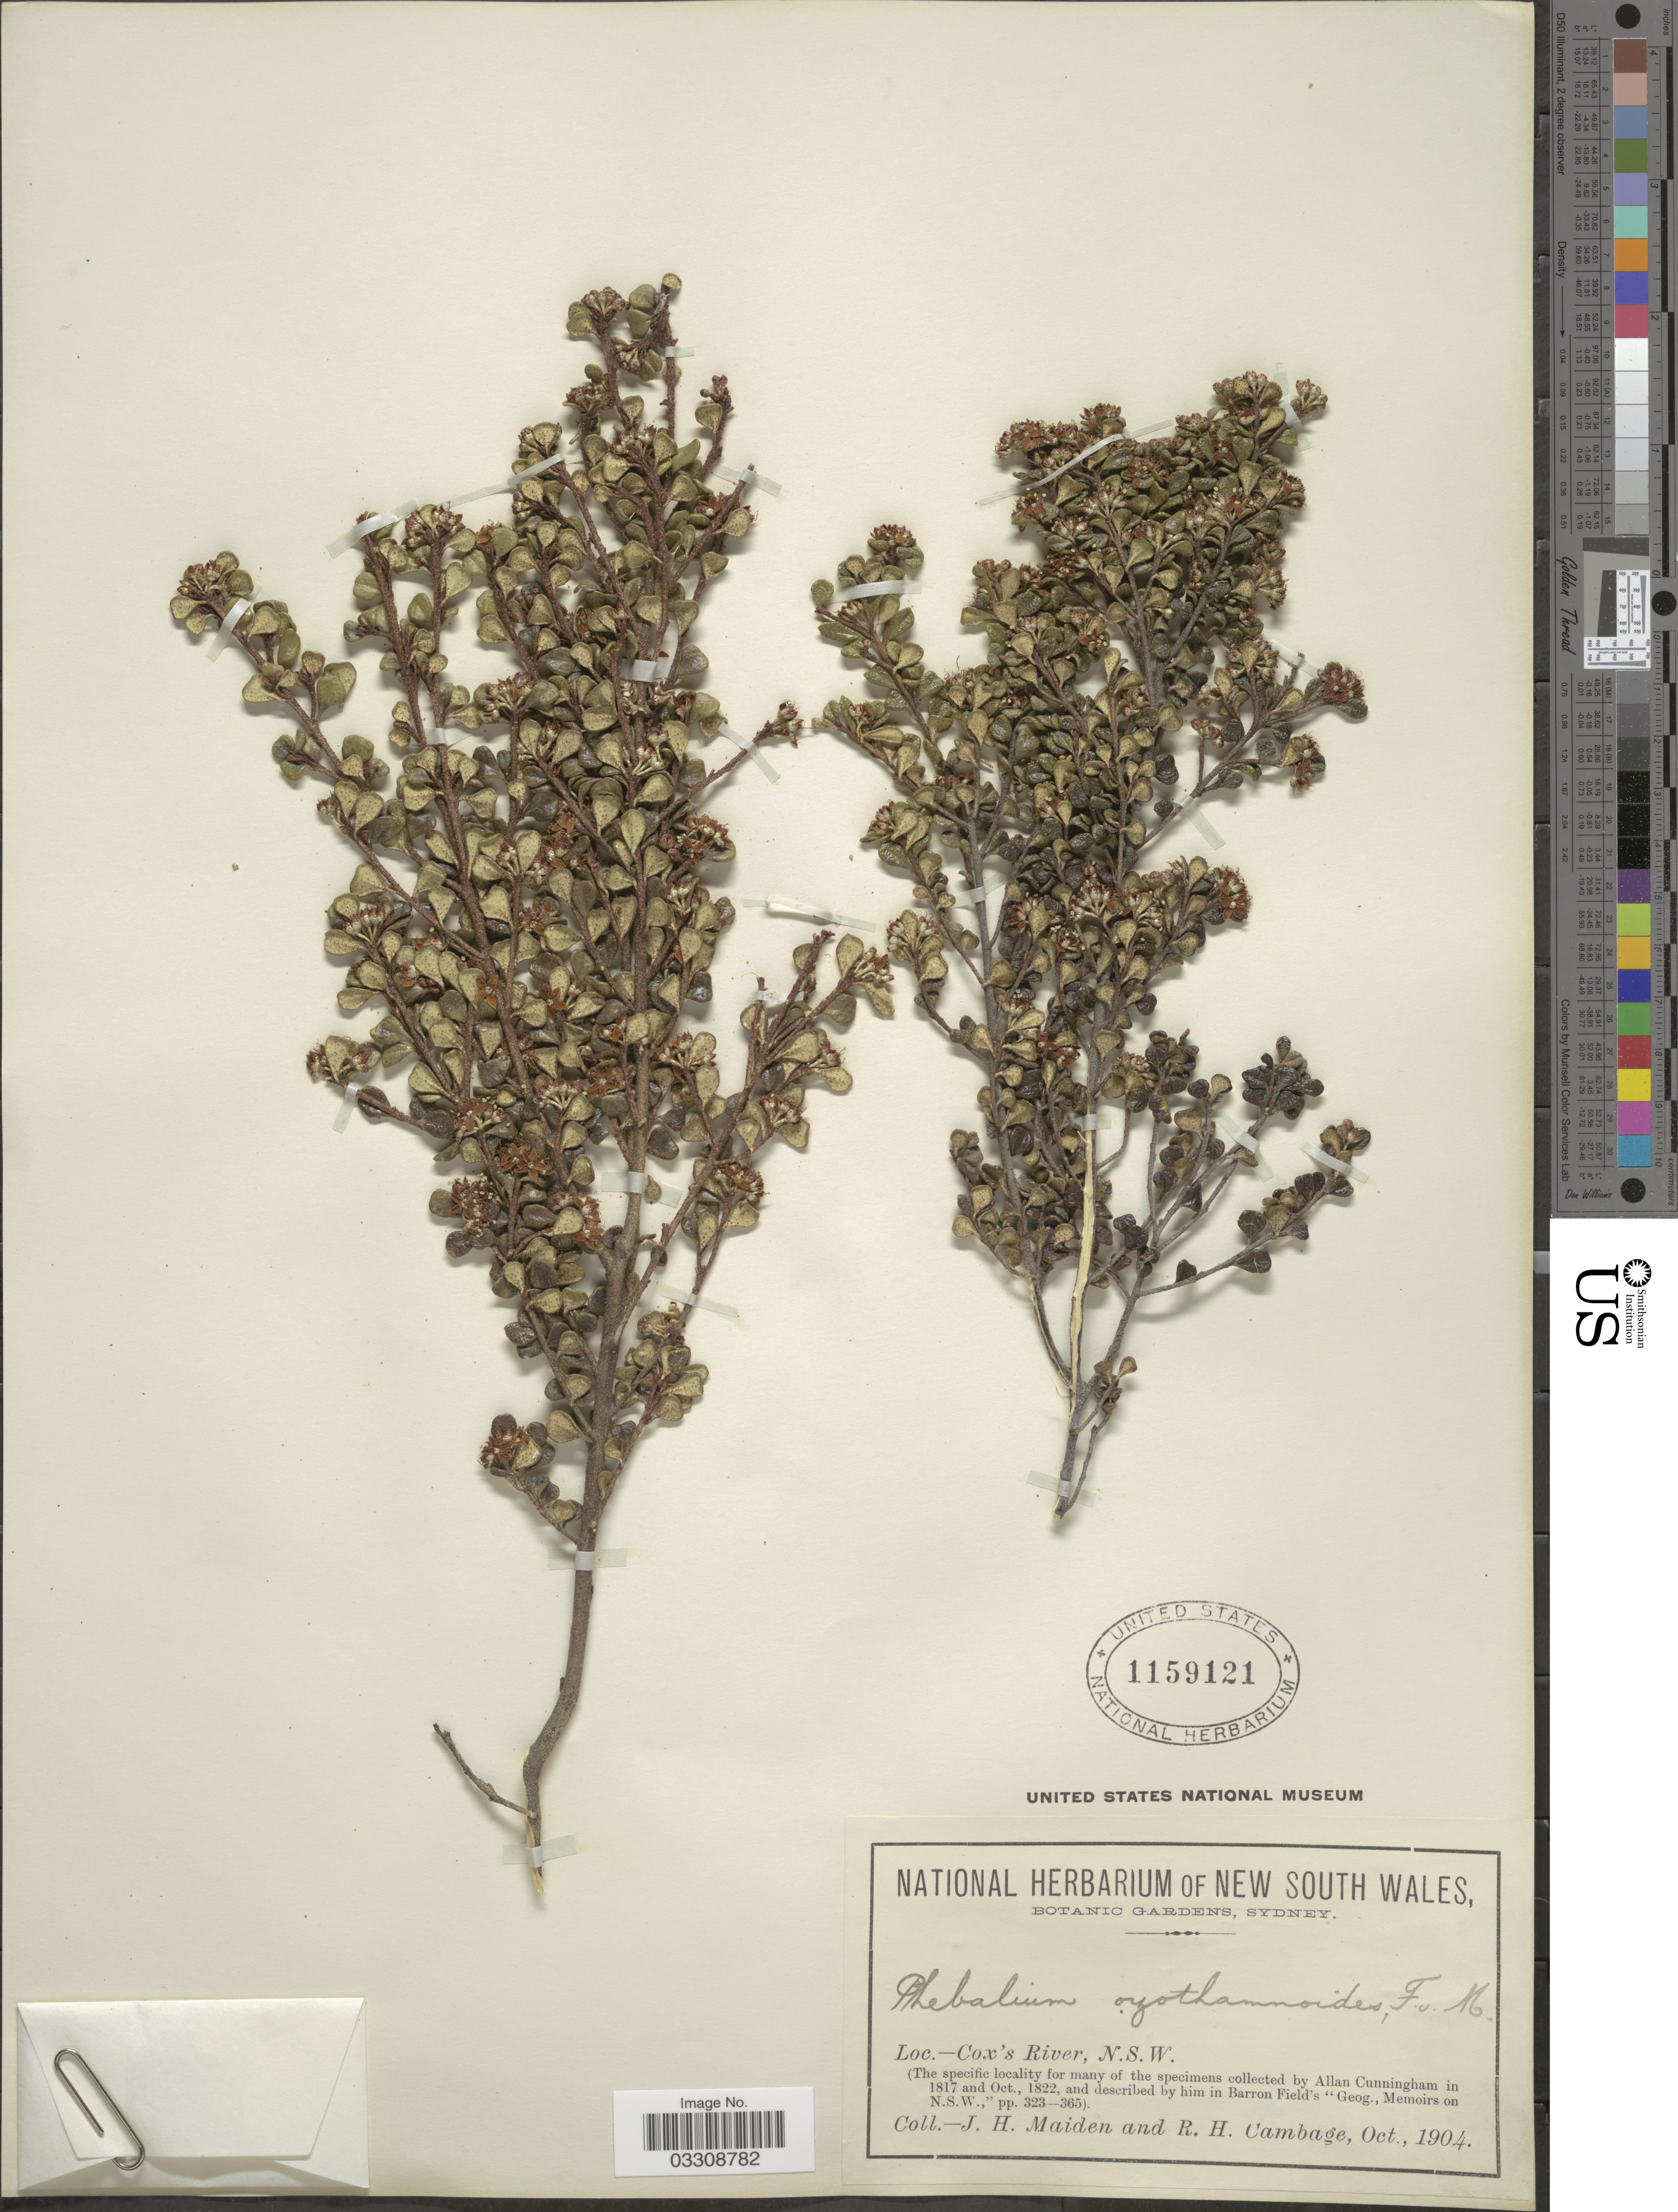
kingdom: Plantae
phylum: Tracheophyta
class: Magnoliopsida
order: Sapindales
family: Rutaceae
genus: Phebalium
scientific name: Phebalium ozothamnoides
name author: F. Muell.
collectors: J. Maiden & R. Cambage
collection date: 1904-10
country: Australia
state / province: New South Wales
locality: Cox's River.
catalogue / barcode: US 1159121